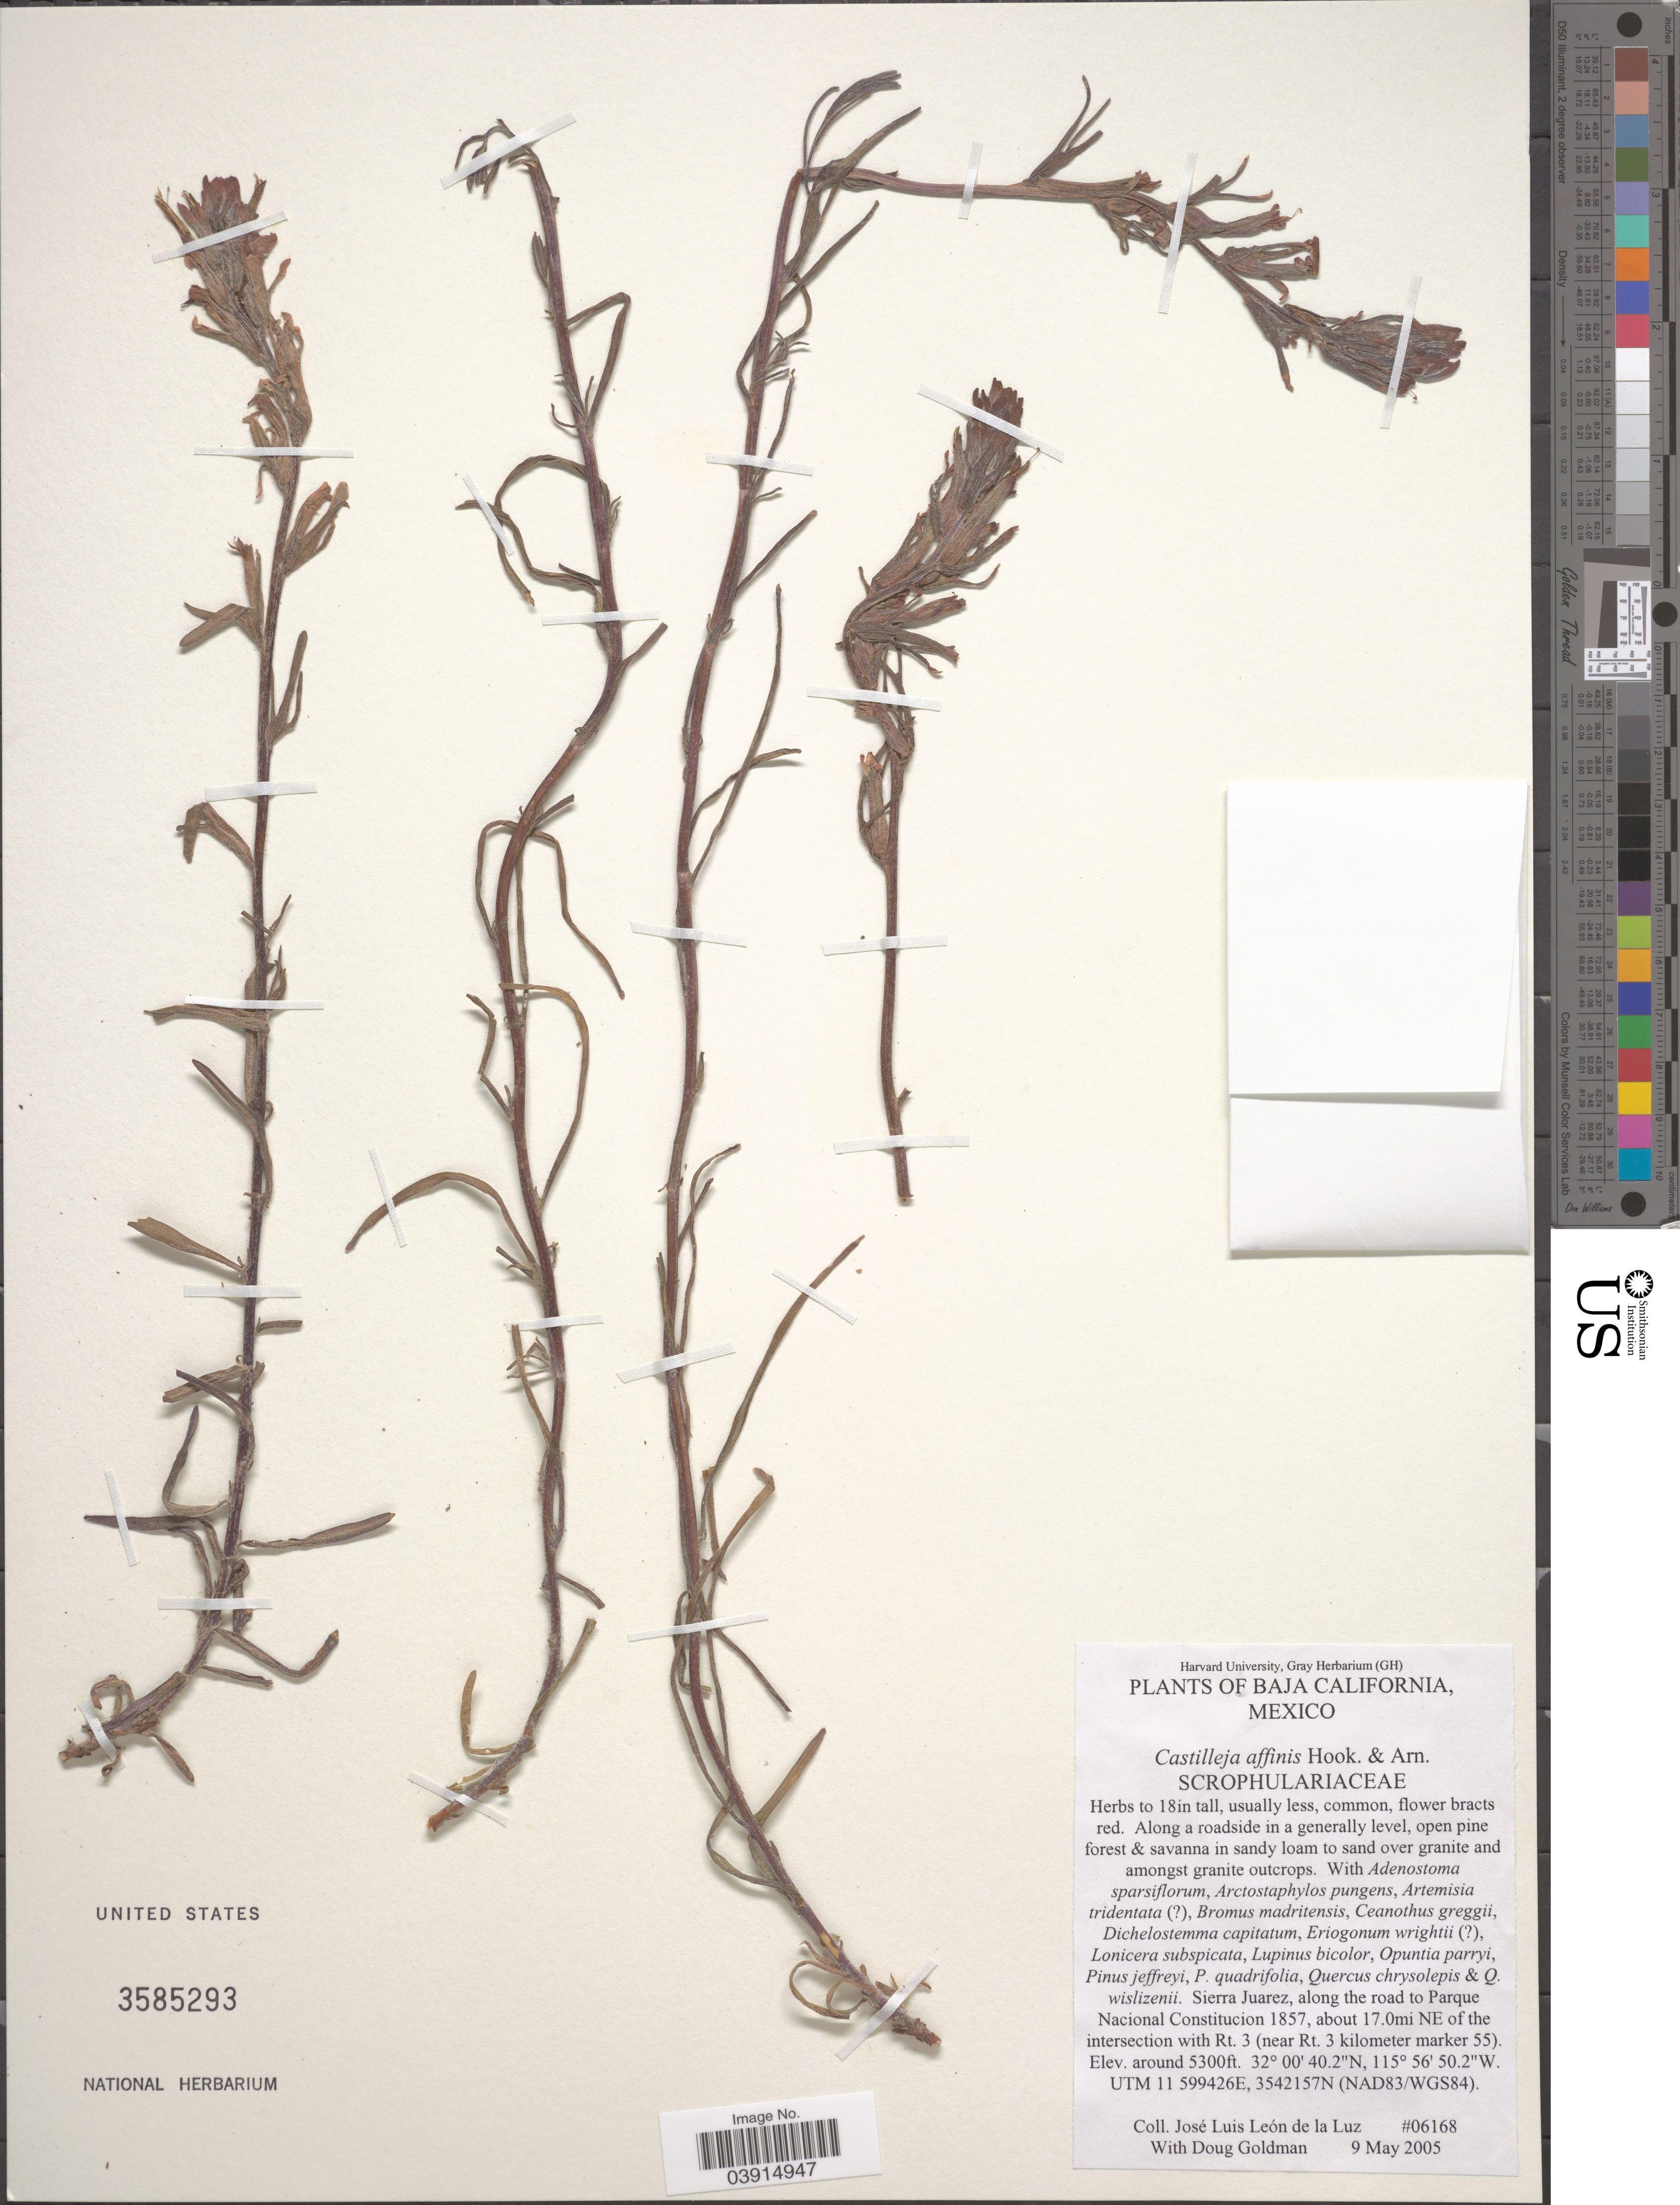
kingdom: Plantae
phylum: Tracheophyta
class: Magnoliopsida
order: Lamiales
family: Orobanchaceae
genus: Castilleja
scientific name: Castilleja affinis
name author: Hook. & Arn.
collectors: J. L. León de la Luz & D. Goldman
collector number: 06168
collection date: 2005-05-09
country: Mexico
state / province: Baja California Norte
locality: Sierra Juarez, along the road to Parque Nacional Constitucion 1857, about 17.0mi NE of the intersection with Rt. 3 (near Rt. 3 kilometer marker 55). UTM 11 599426E, 3542157N (NAD83/WGS84).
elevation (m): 1615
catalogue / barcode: US 3585293